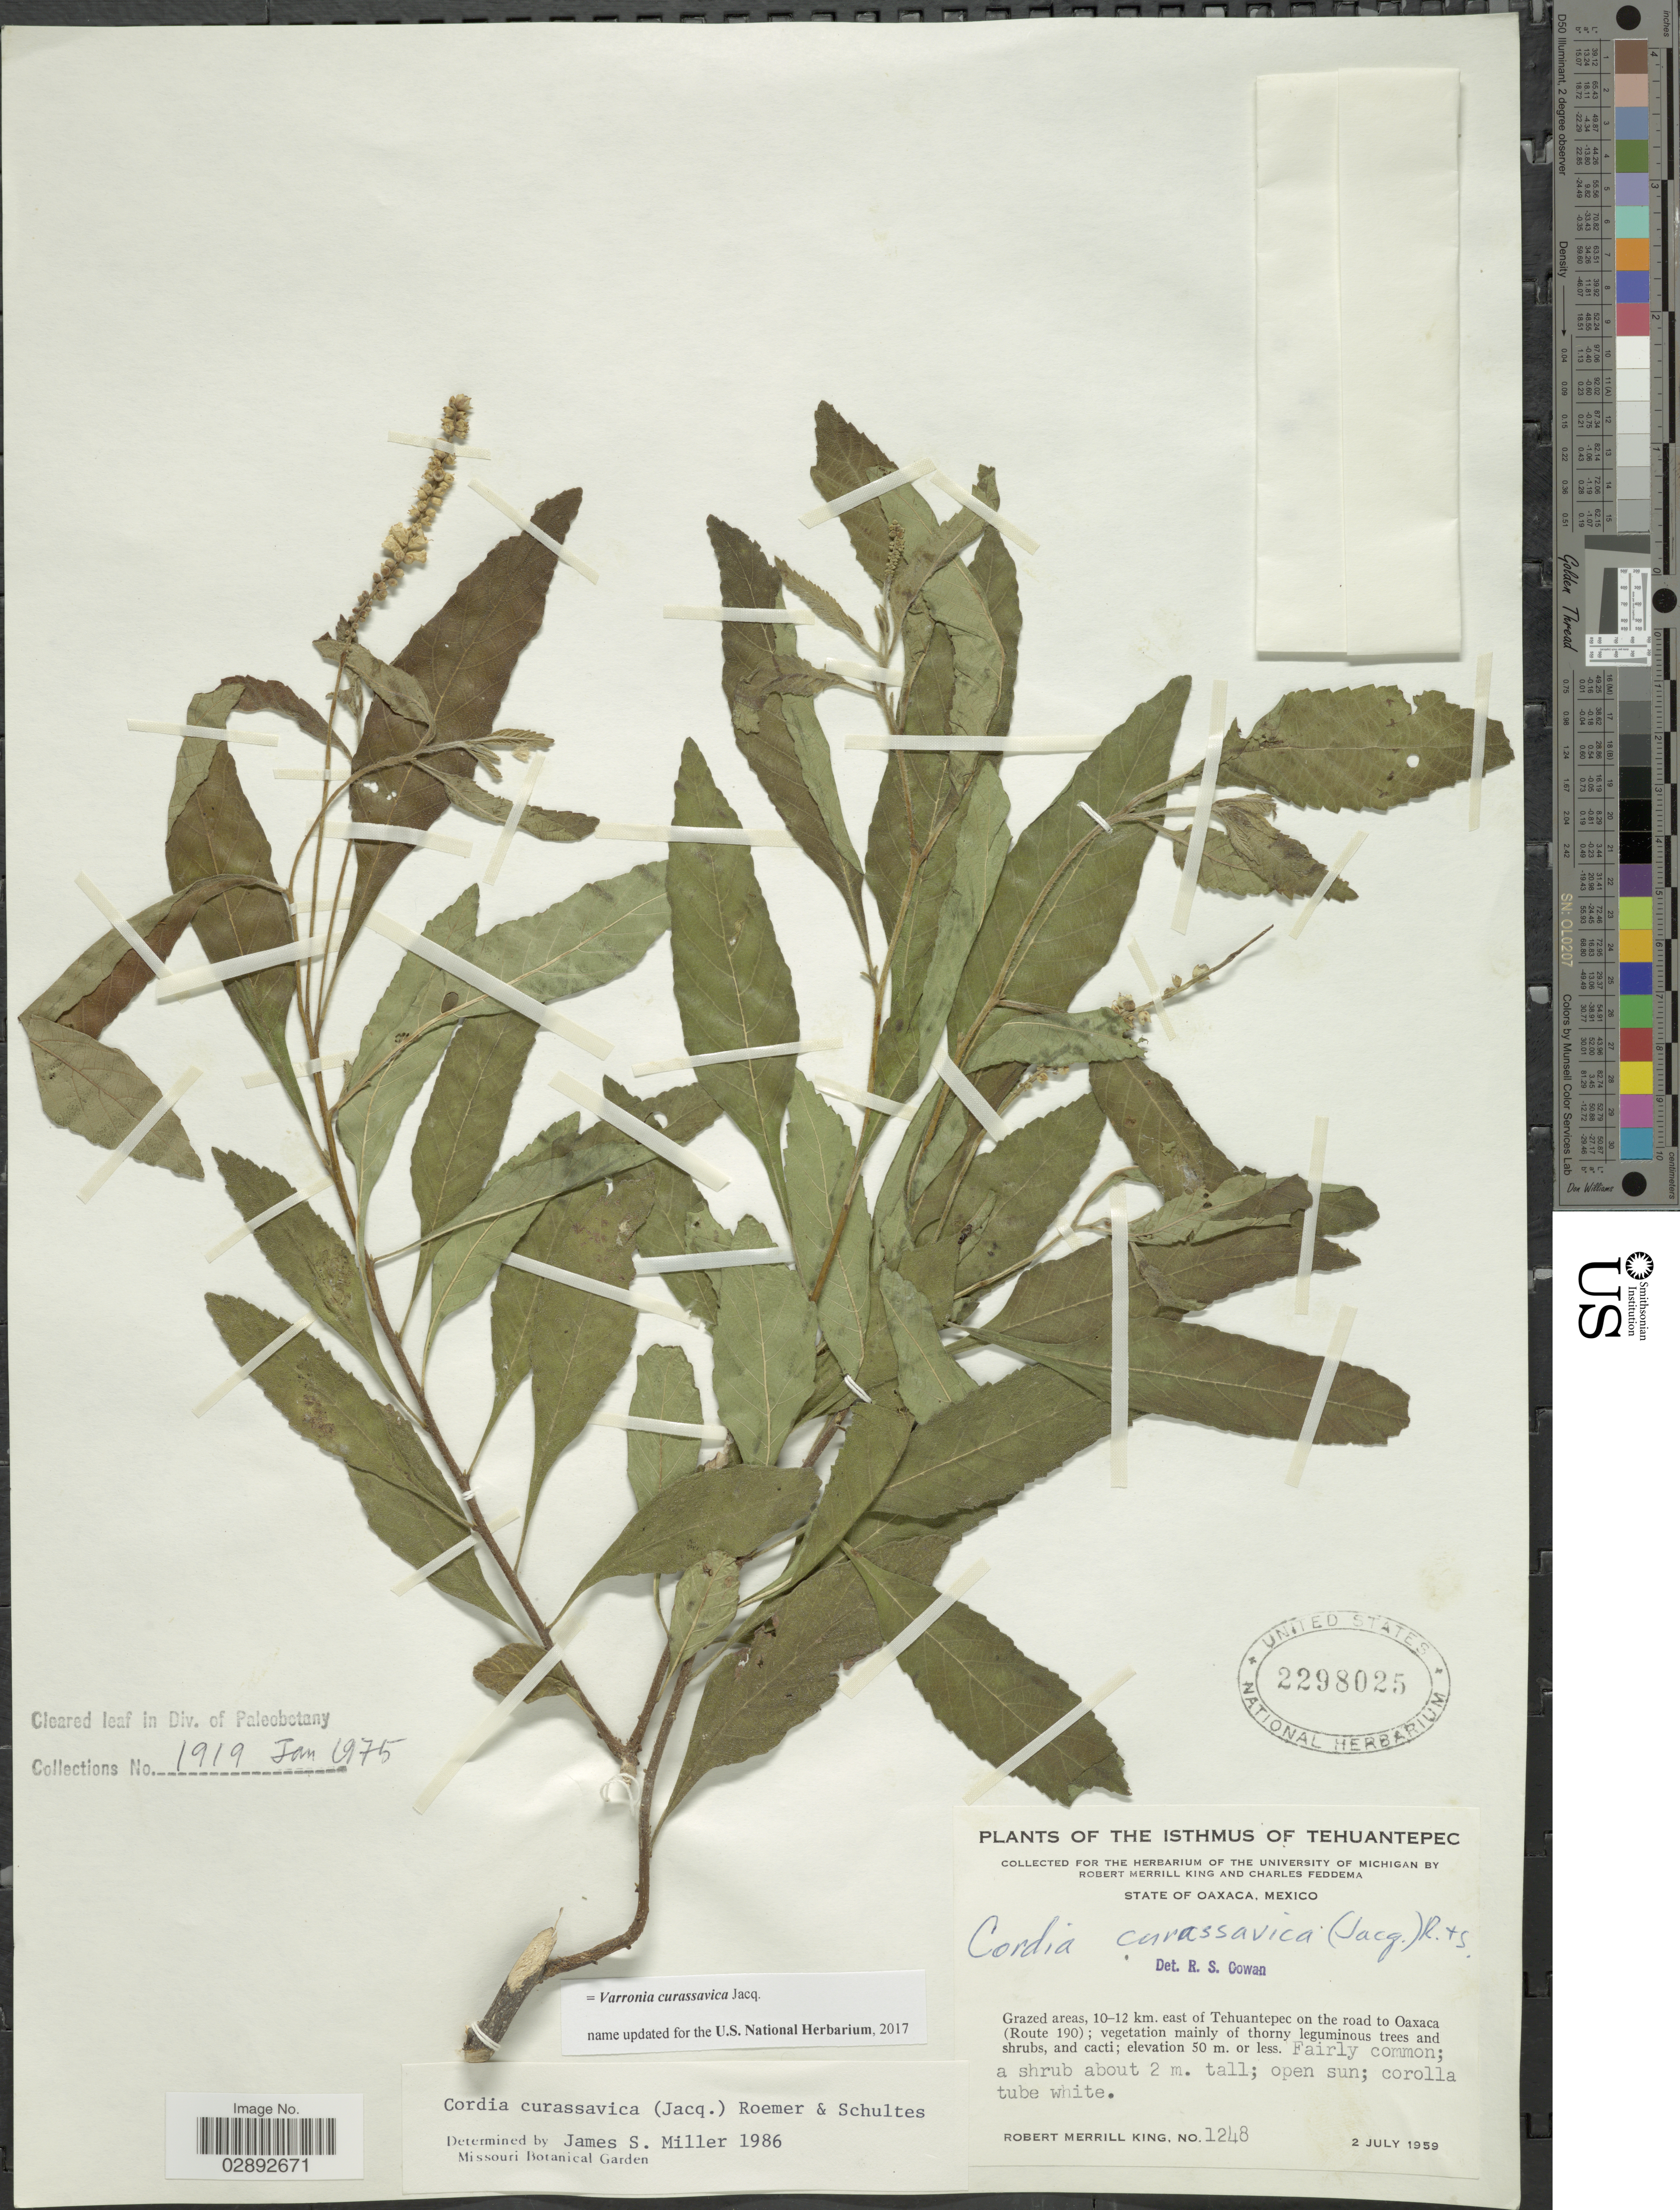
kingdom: Plantae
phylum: Tracheophyta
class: Magnoliopsida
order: Boraginales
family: Cordiaceae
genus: Varronia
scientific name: Varronia curassavica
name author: Jacq.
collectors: R. M. King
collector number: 1248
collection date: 1959-07-02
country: Mexico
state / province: Oaxaca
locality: Isthmus of Tehuantepec. Grazed areas, 10-12 km. east of Tehuantepec on the road to Oaxaca (Route 190).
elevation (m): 50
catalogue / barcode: US 2298025